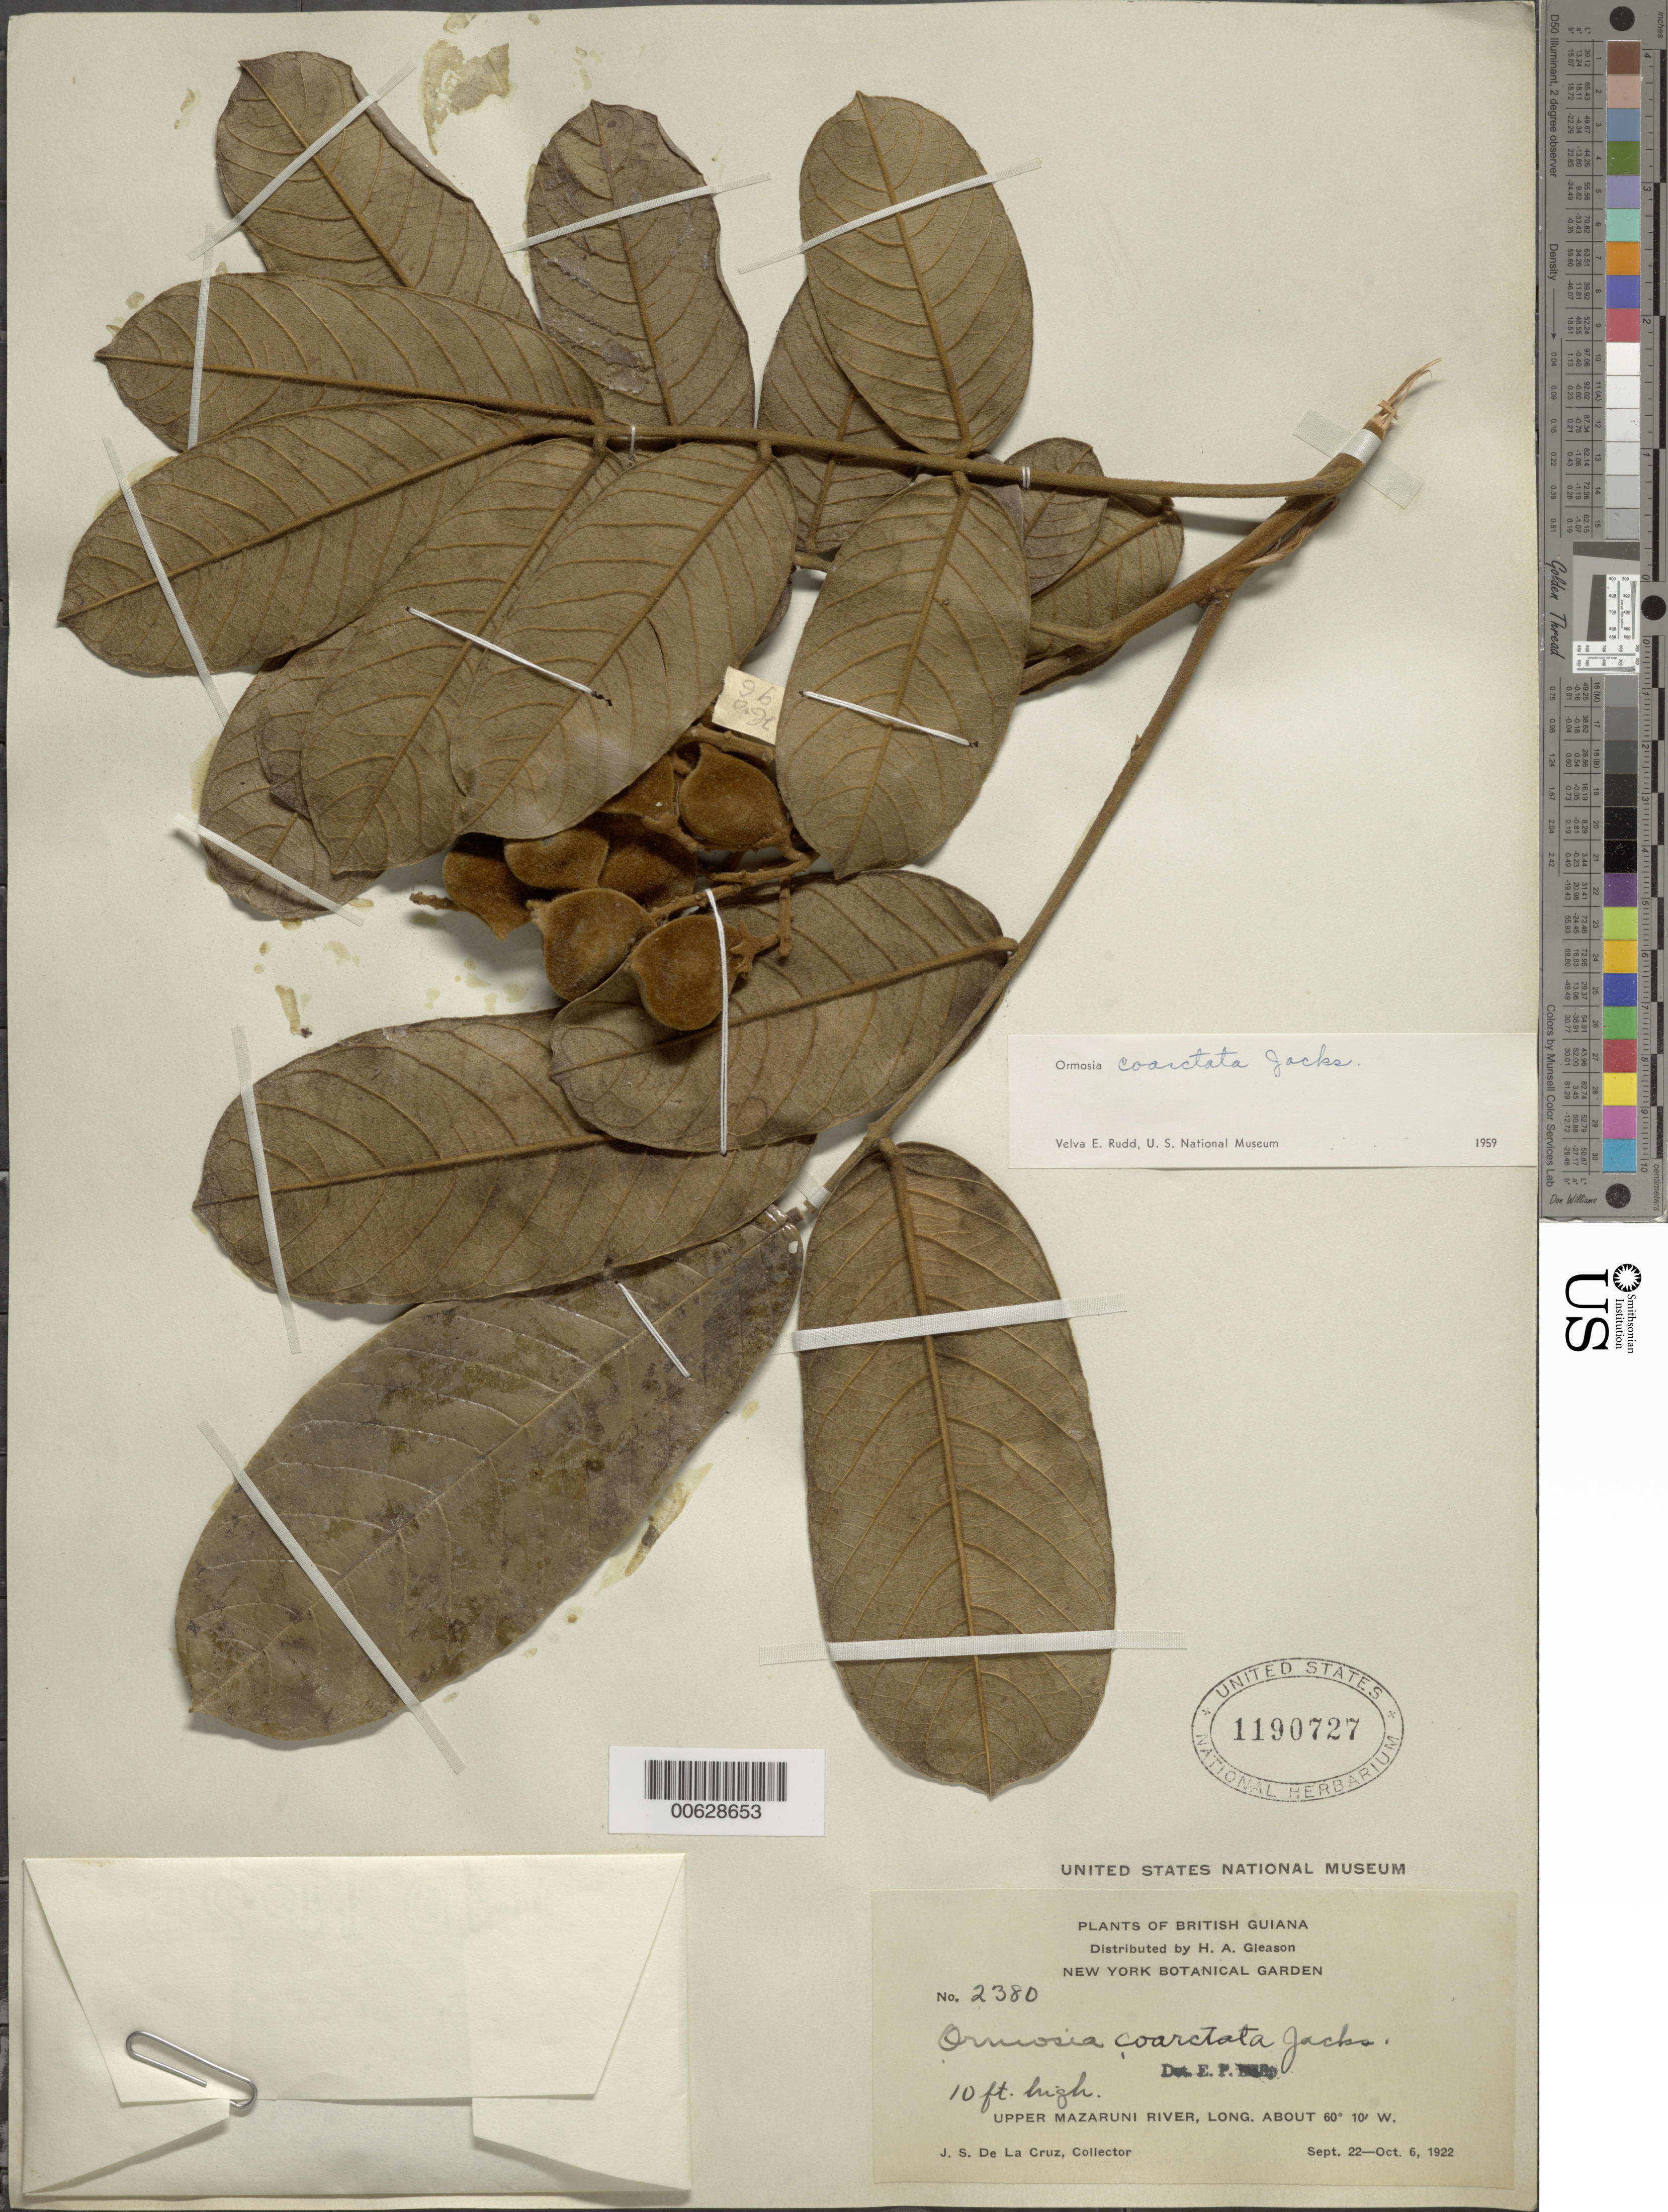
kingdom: Plantae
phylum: Tracheophyta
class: Magnoliopsida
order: Fabales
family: Fabaceae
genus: Ormosia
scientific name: Ormosia coarctata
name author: Jacks.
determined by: Rudd, V. E.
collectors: J. S. de la Cruz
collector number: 2380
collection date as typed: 22-Sep-22 to 6-Oct-22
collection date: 1922-09-22/1922-10-06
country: Guyana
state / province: Cuyuni-Mazaruni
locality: Upper Mazaruni R.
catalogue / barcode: US 1190727